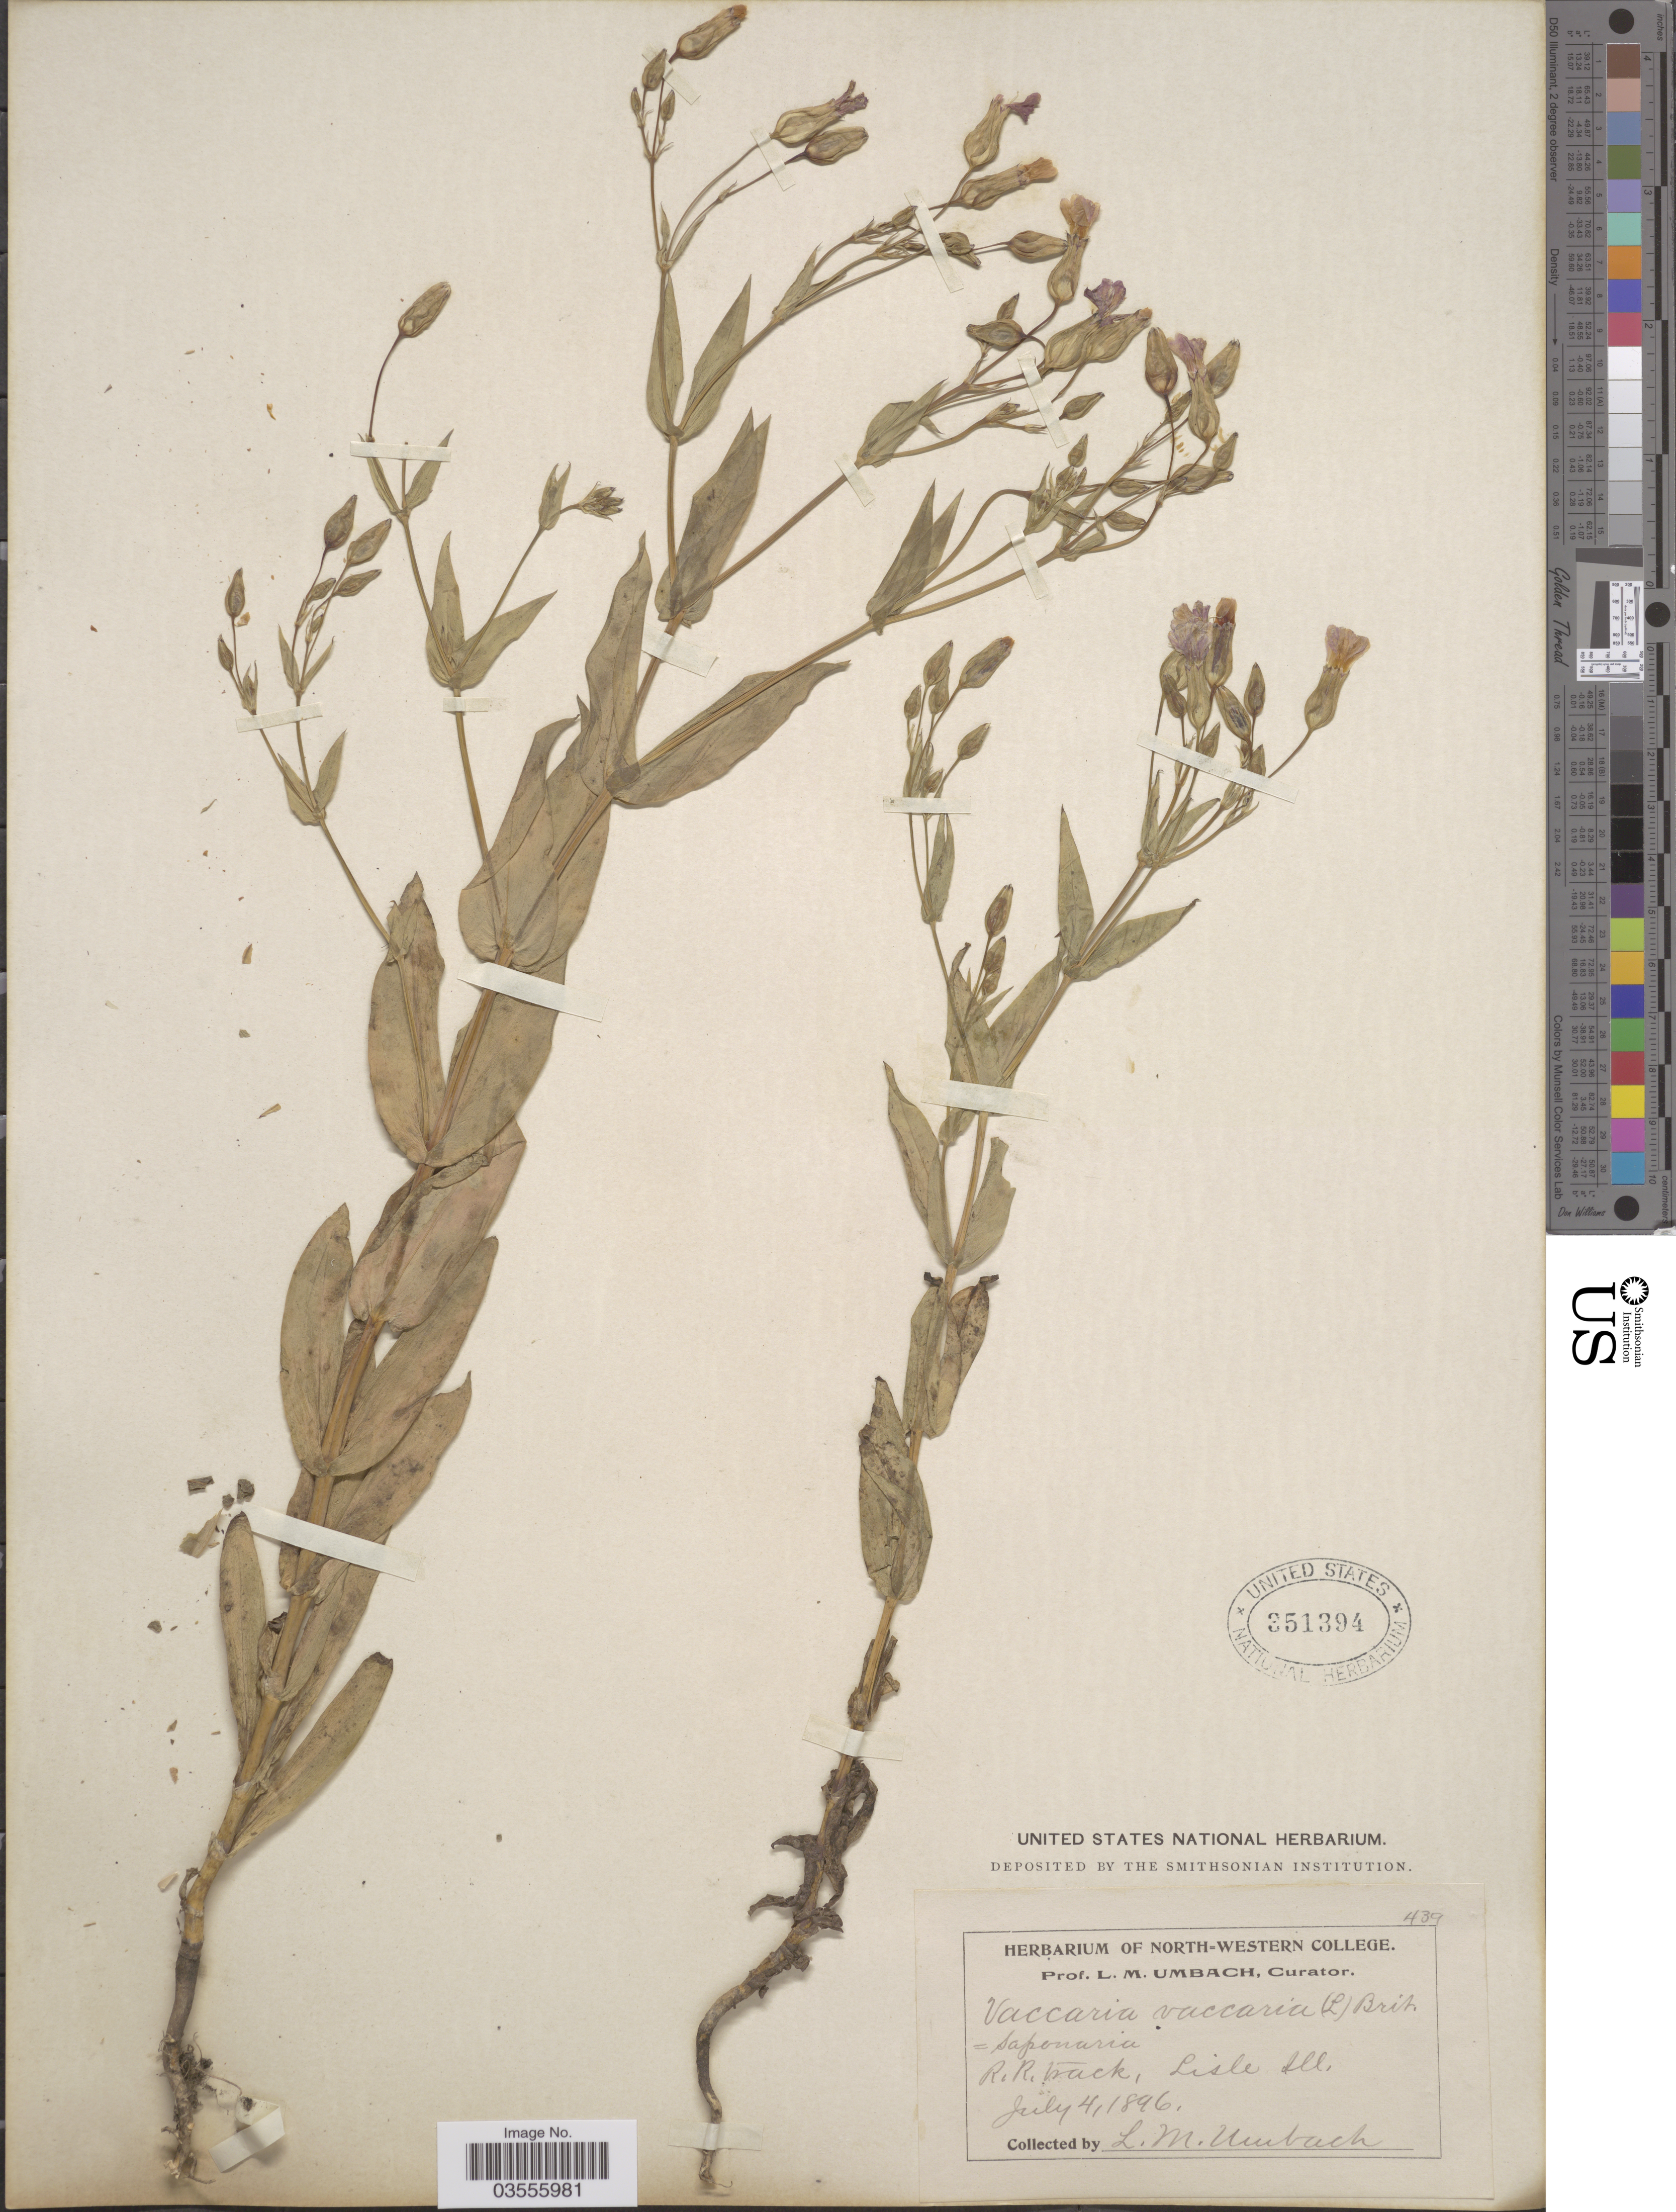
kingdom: Plantae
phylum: Tracheophyta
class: Magnoliopsida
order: Caryophyllales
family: Caryophyllaceae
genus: Gypsophila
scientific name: Gypsophila vaccaria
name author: (L.) Sm.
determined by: Strong, M. T., (US), Smithsonian Institution - National Museum of Natural History (UNITED STATES)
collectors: L. M. Umbach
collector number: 439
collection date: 1896-07-04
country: United States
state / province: Illinois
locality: R. R. track, Lisle.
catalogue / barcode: US 351394